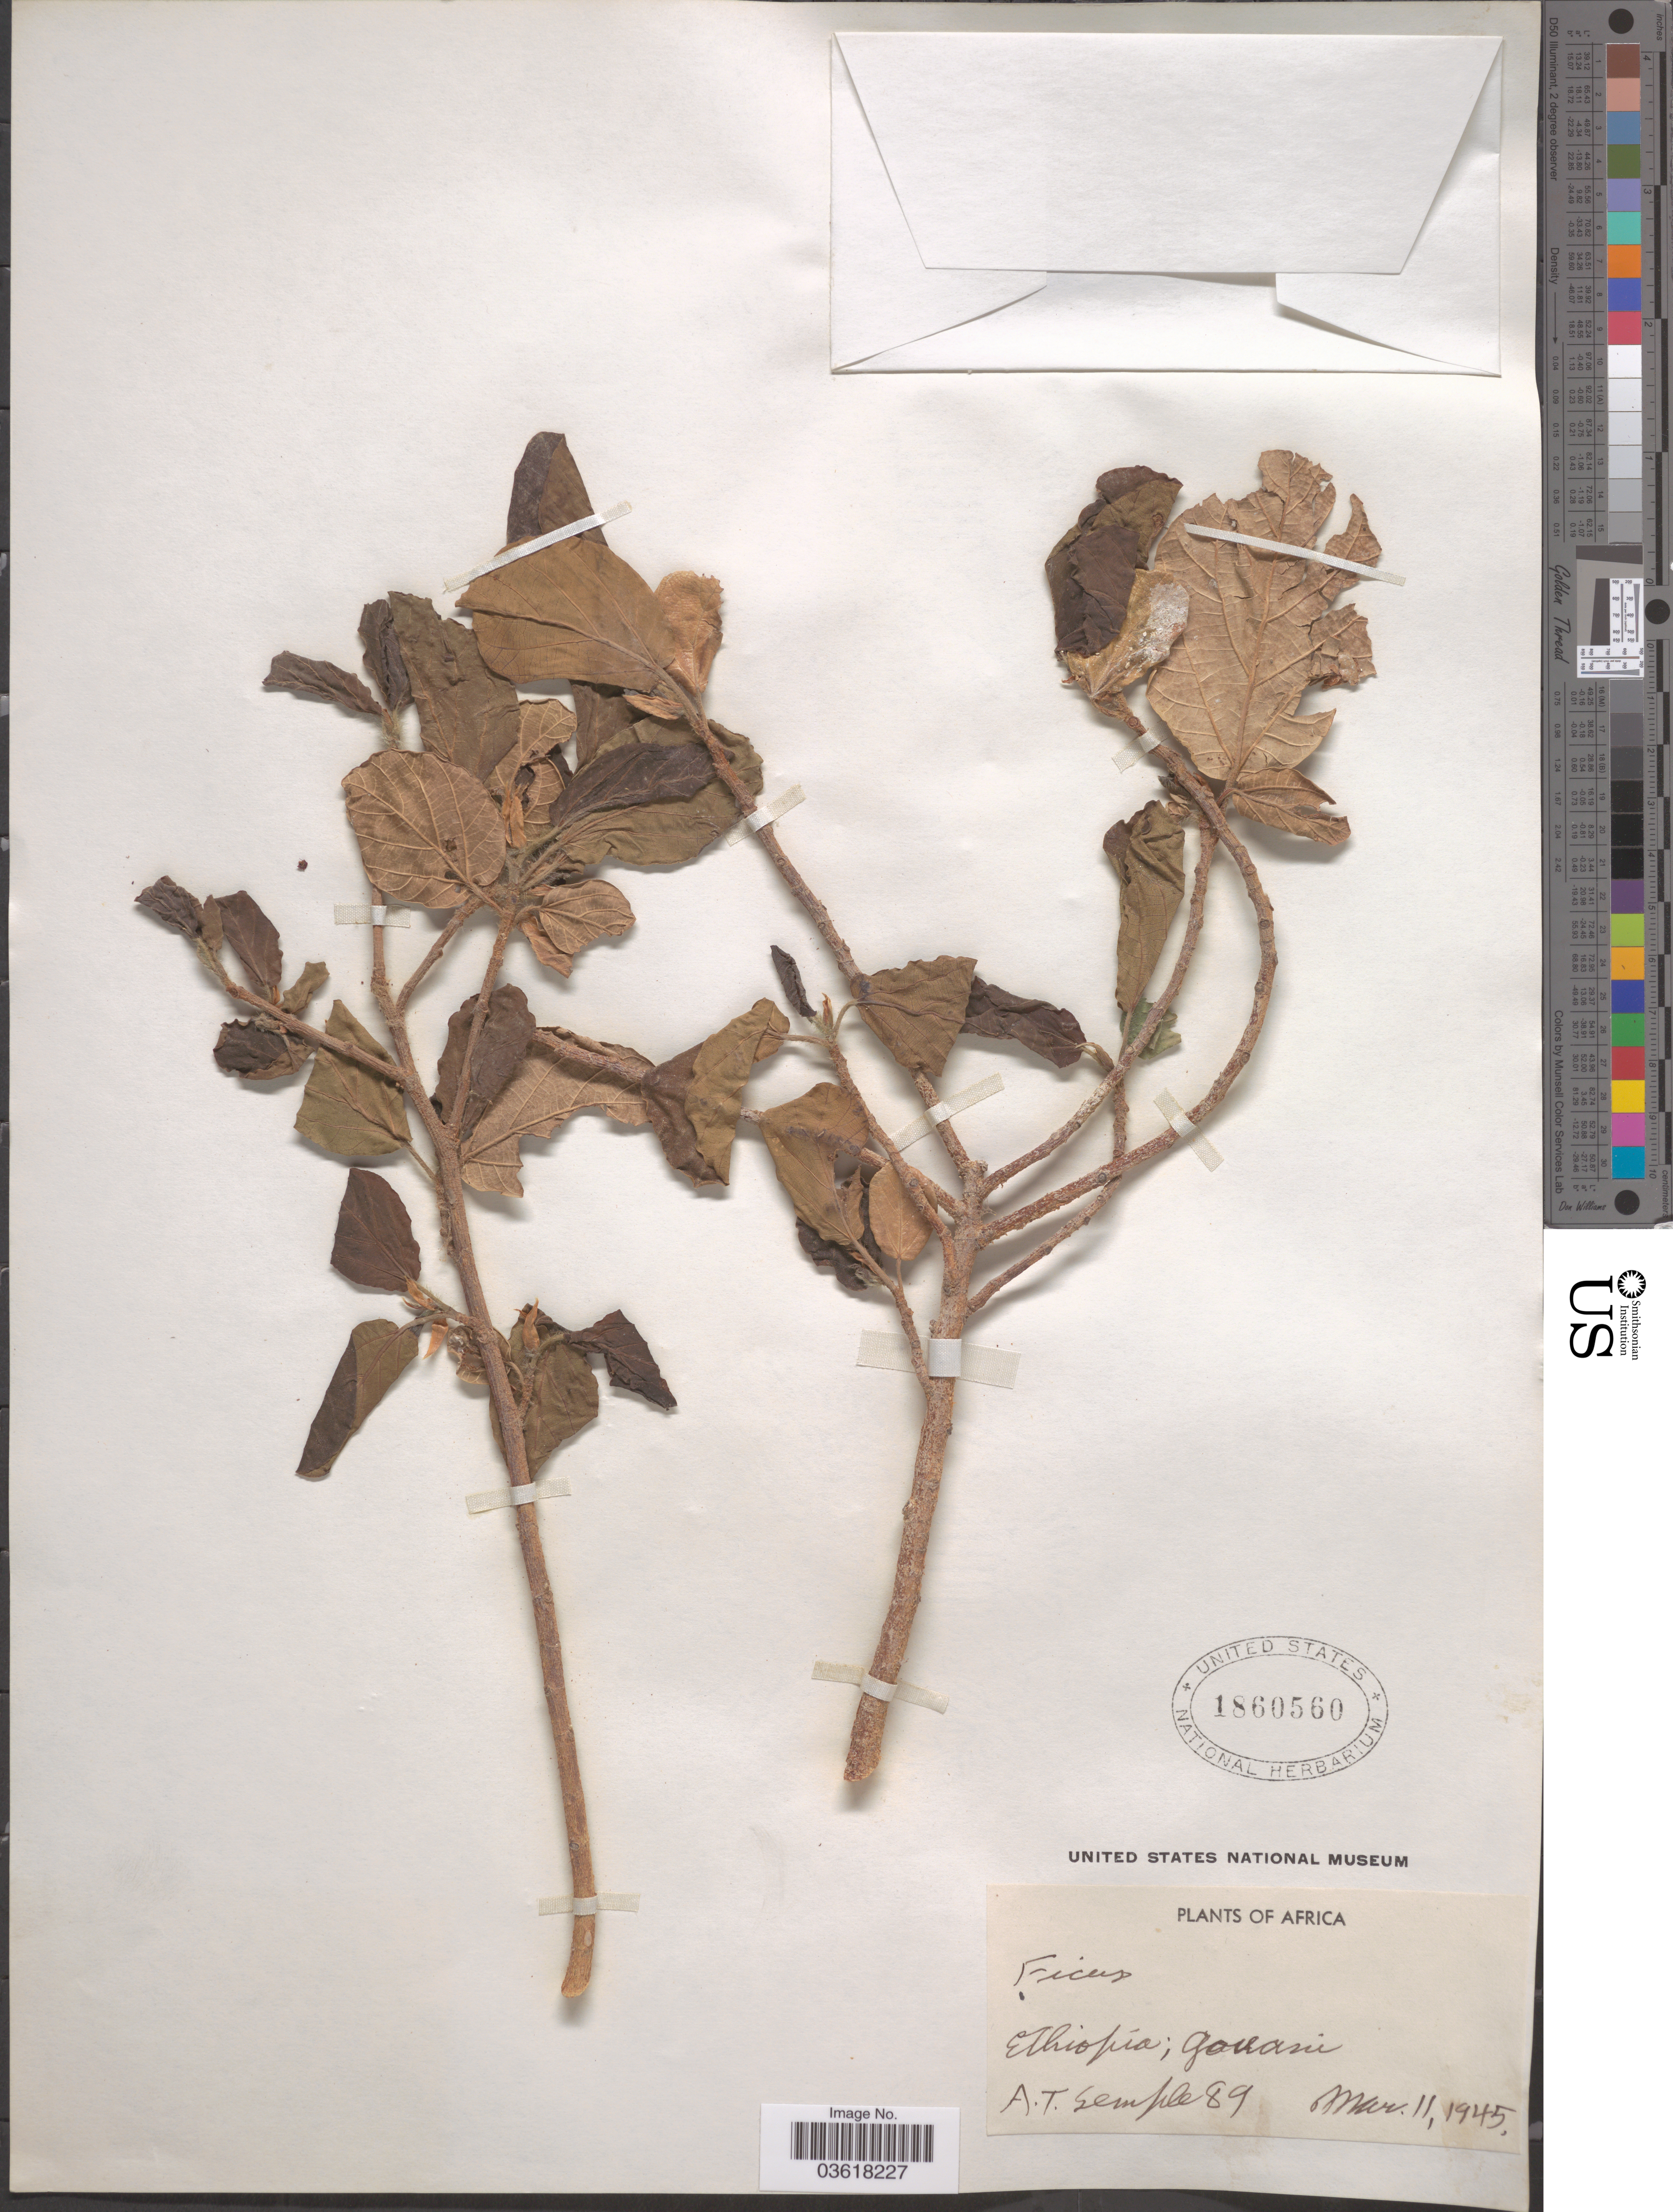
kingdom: Plantae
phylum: Tracheophyta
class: Magnoliopsida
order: Rosales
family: Moraceae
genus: Ficus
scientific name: Ficus sp.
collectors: A. Semple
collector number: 89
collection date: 1945-03-11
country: Ethiopia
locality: Gouani.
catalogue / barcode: US 1860560